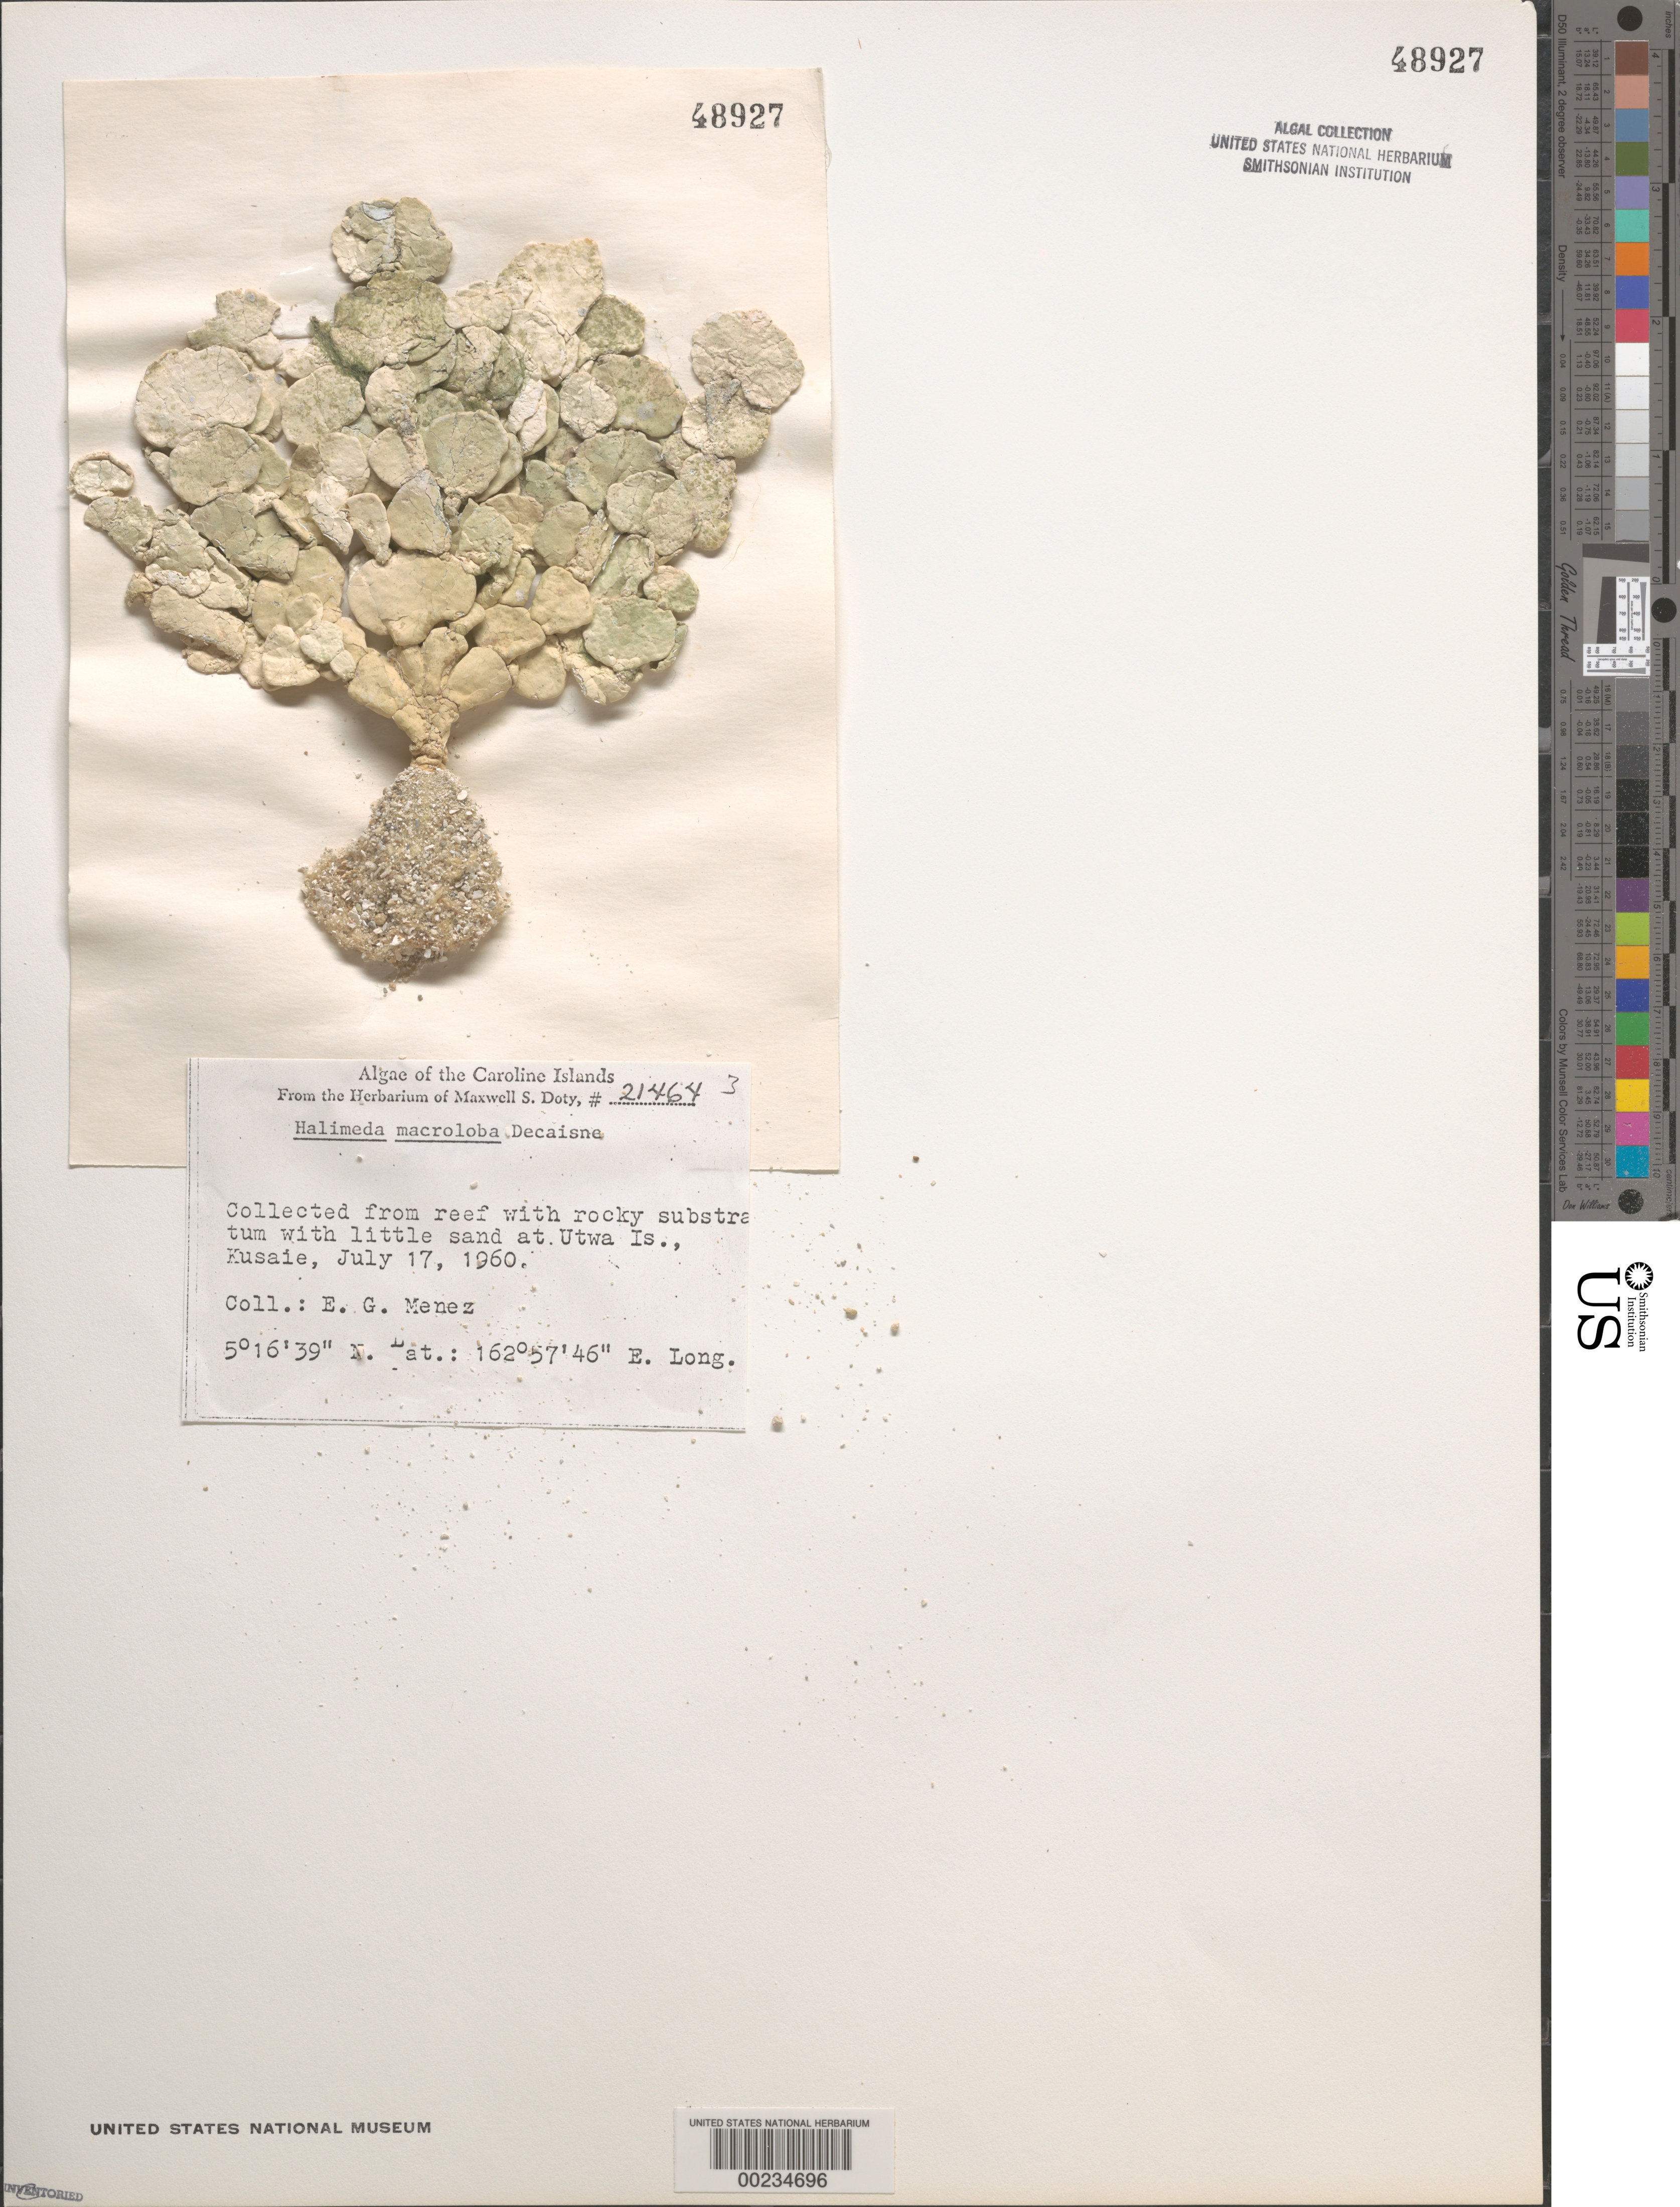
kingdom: Plantae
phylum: Chlorophyta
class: Ulvophyceae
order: Bryopsidales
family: Halimedaceae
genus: Halimeda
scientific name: Halimeda macroloba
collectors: Meñez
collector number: MSD 21464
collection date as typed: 17 Jul 1960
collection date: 1960-07-17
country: Micronesia, Federated States of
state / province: Kosrae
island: Utwa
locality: Utwa Island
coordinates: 5 16' 39" N, 162 57' 46" E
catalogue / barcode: US 48927